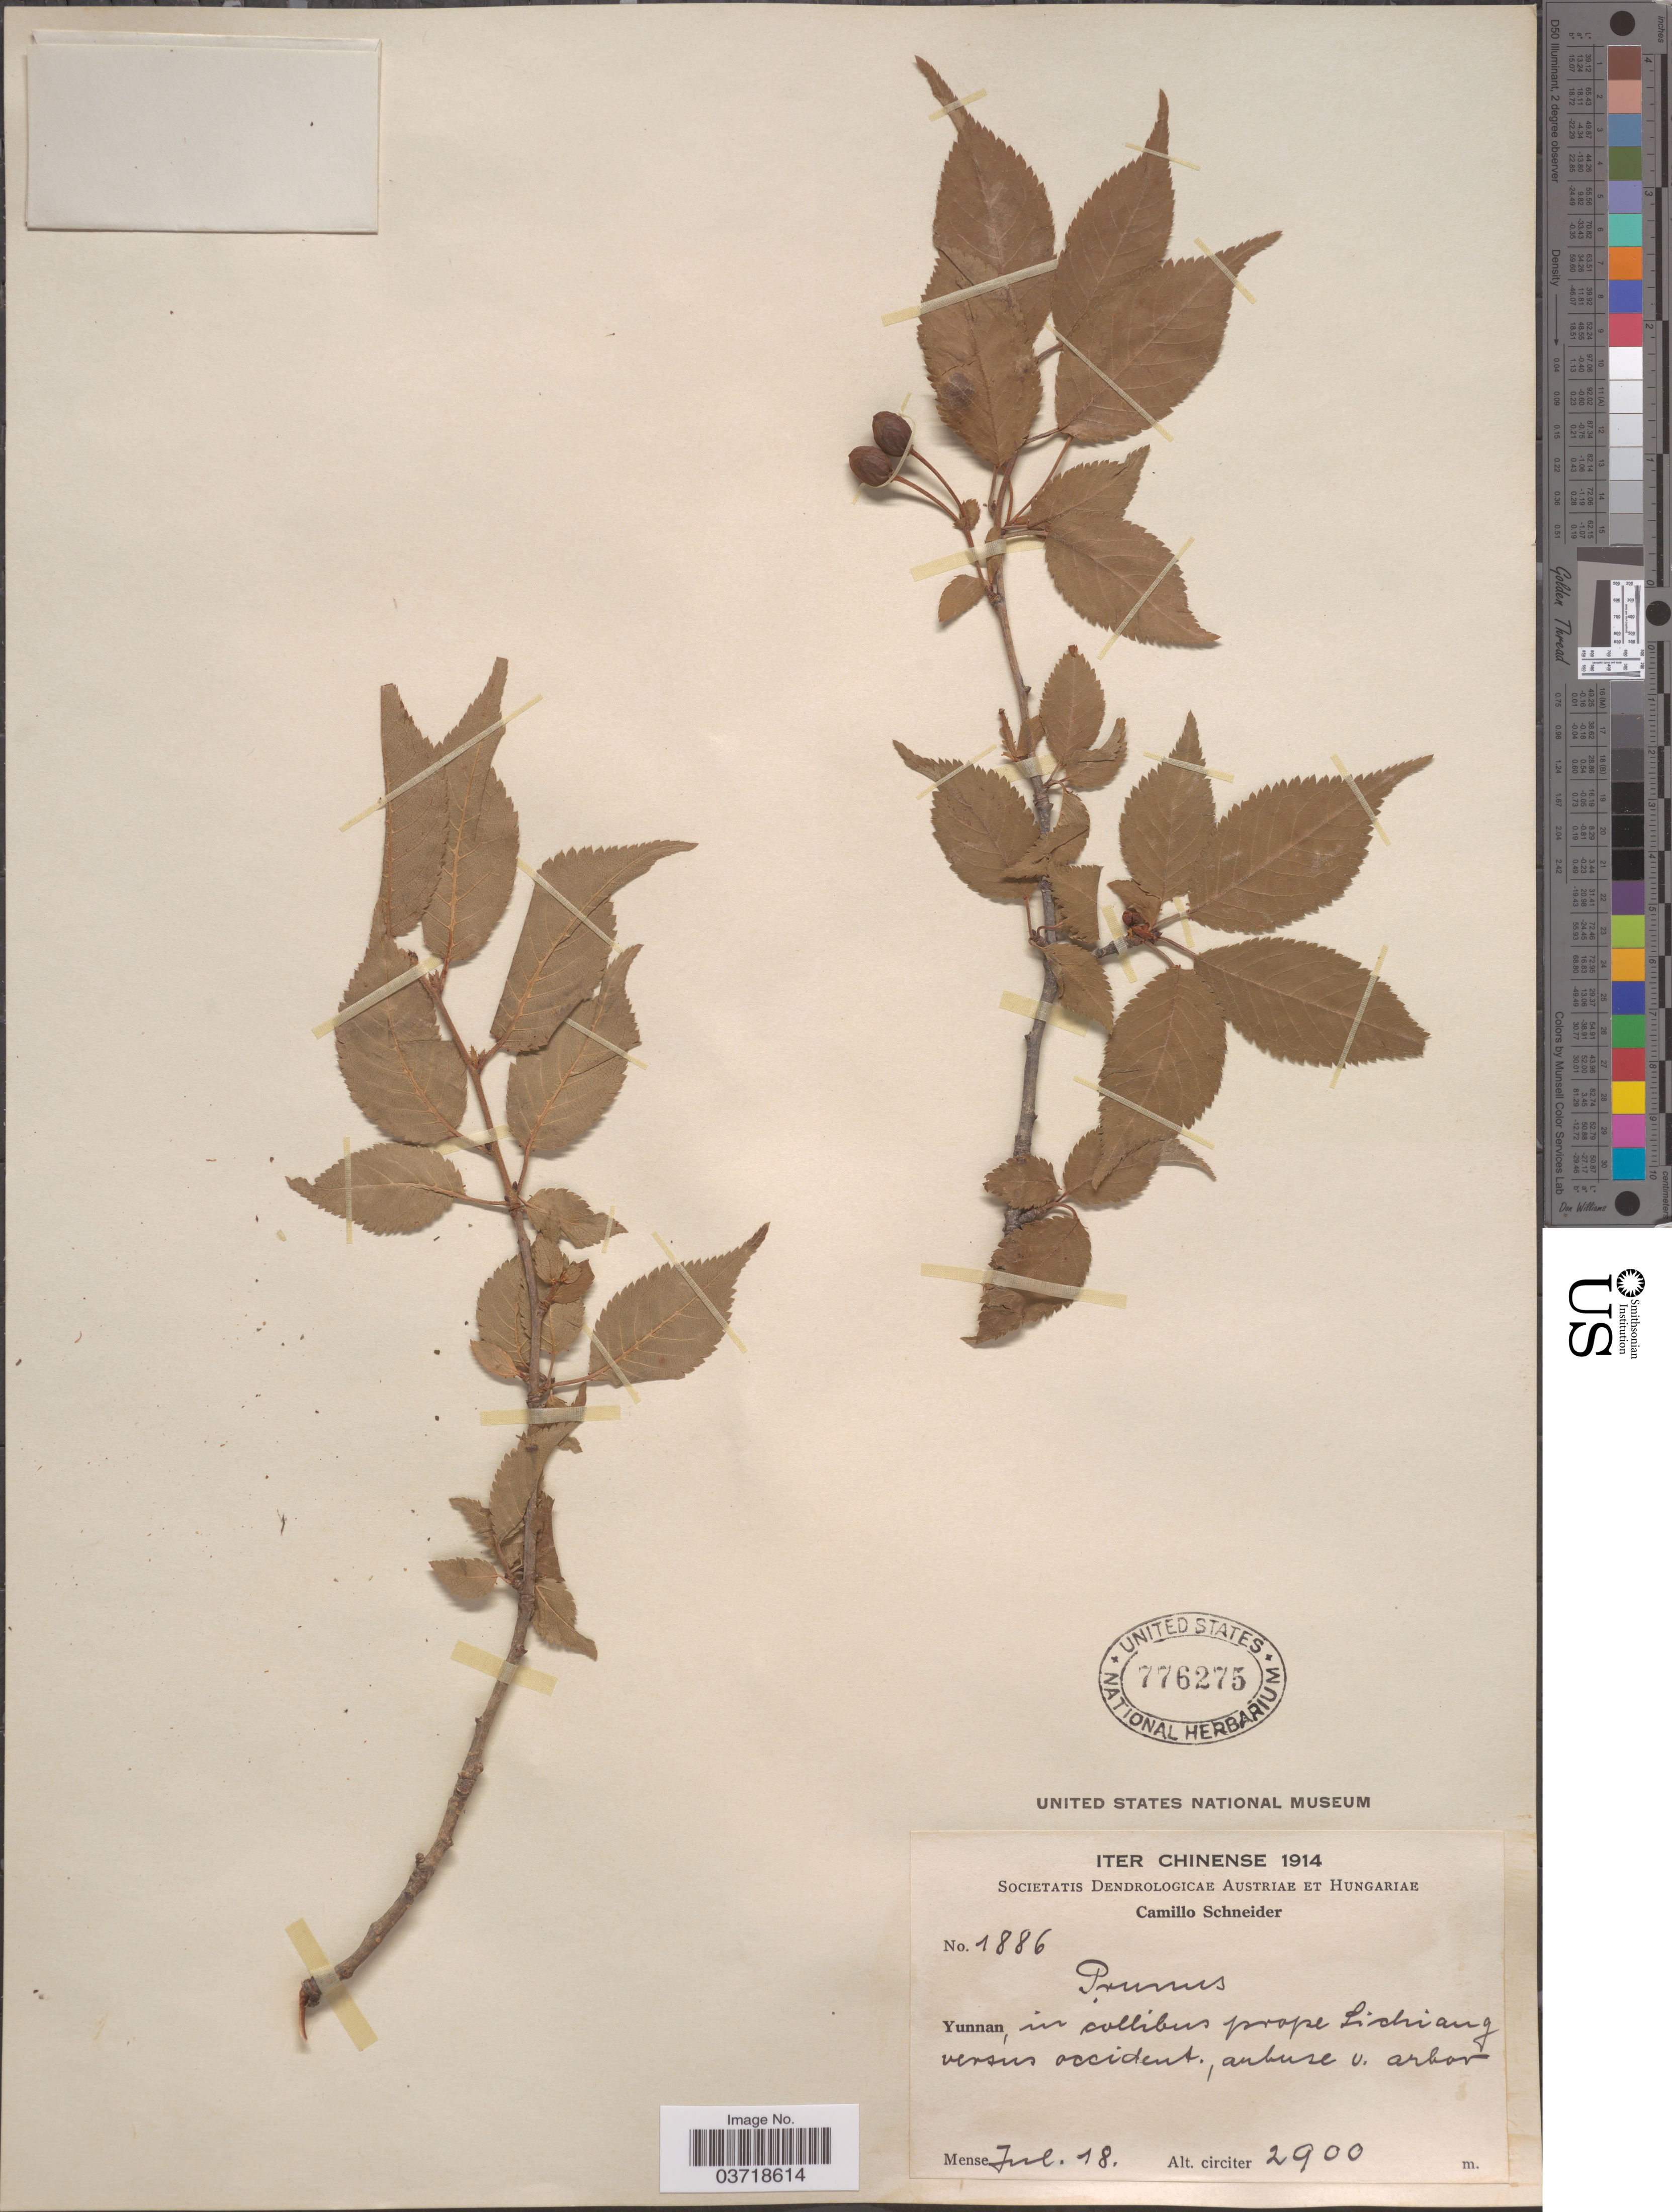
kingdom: Plantae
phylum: Tracheophyta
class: Magnoliopsida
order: Rosales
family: Rosaceae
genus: Prunus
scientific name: Prunus sp.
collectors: C. K. Schneider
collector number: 1886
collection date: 1914-07-18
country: China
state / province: Yunnan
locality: Iter Chinense. In collibus prope Lichiang versus occident., anbuse v. arbor.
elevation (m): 2900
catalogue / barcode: US 776275